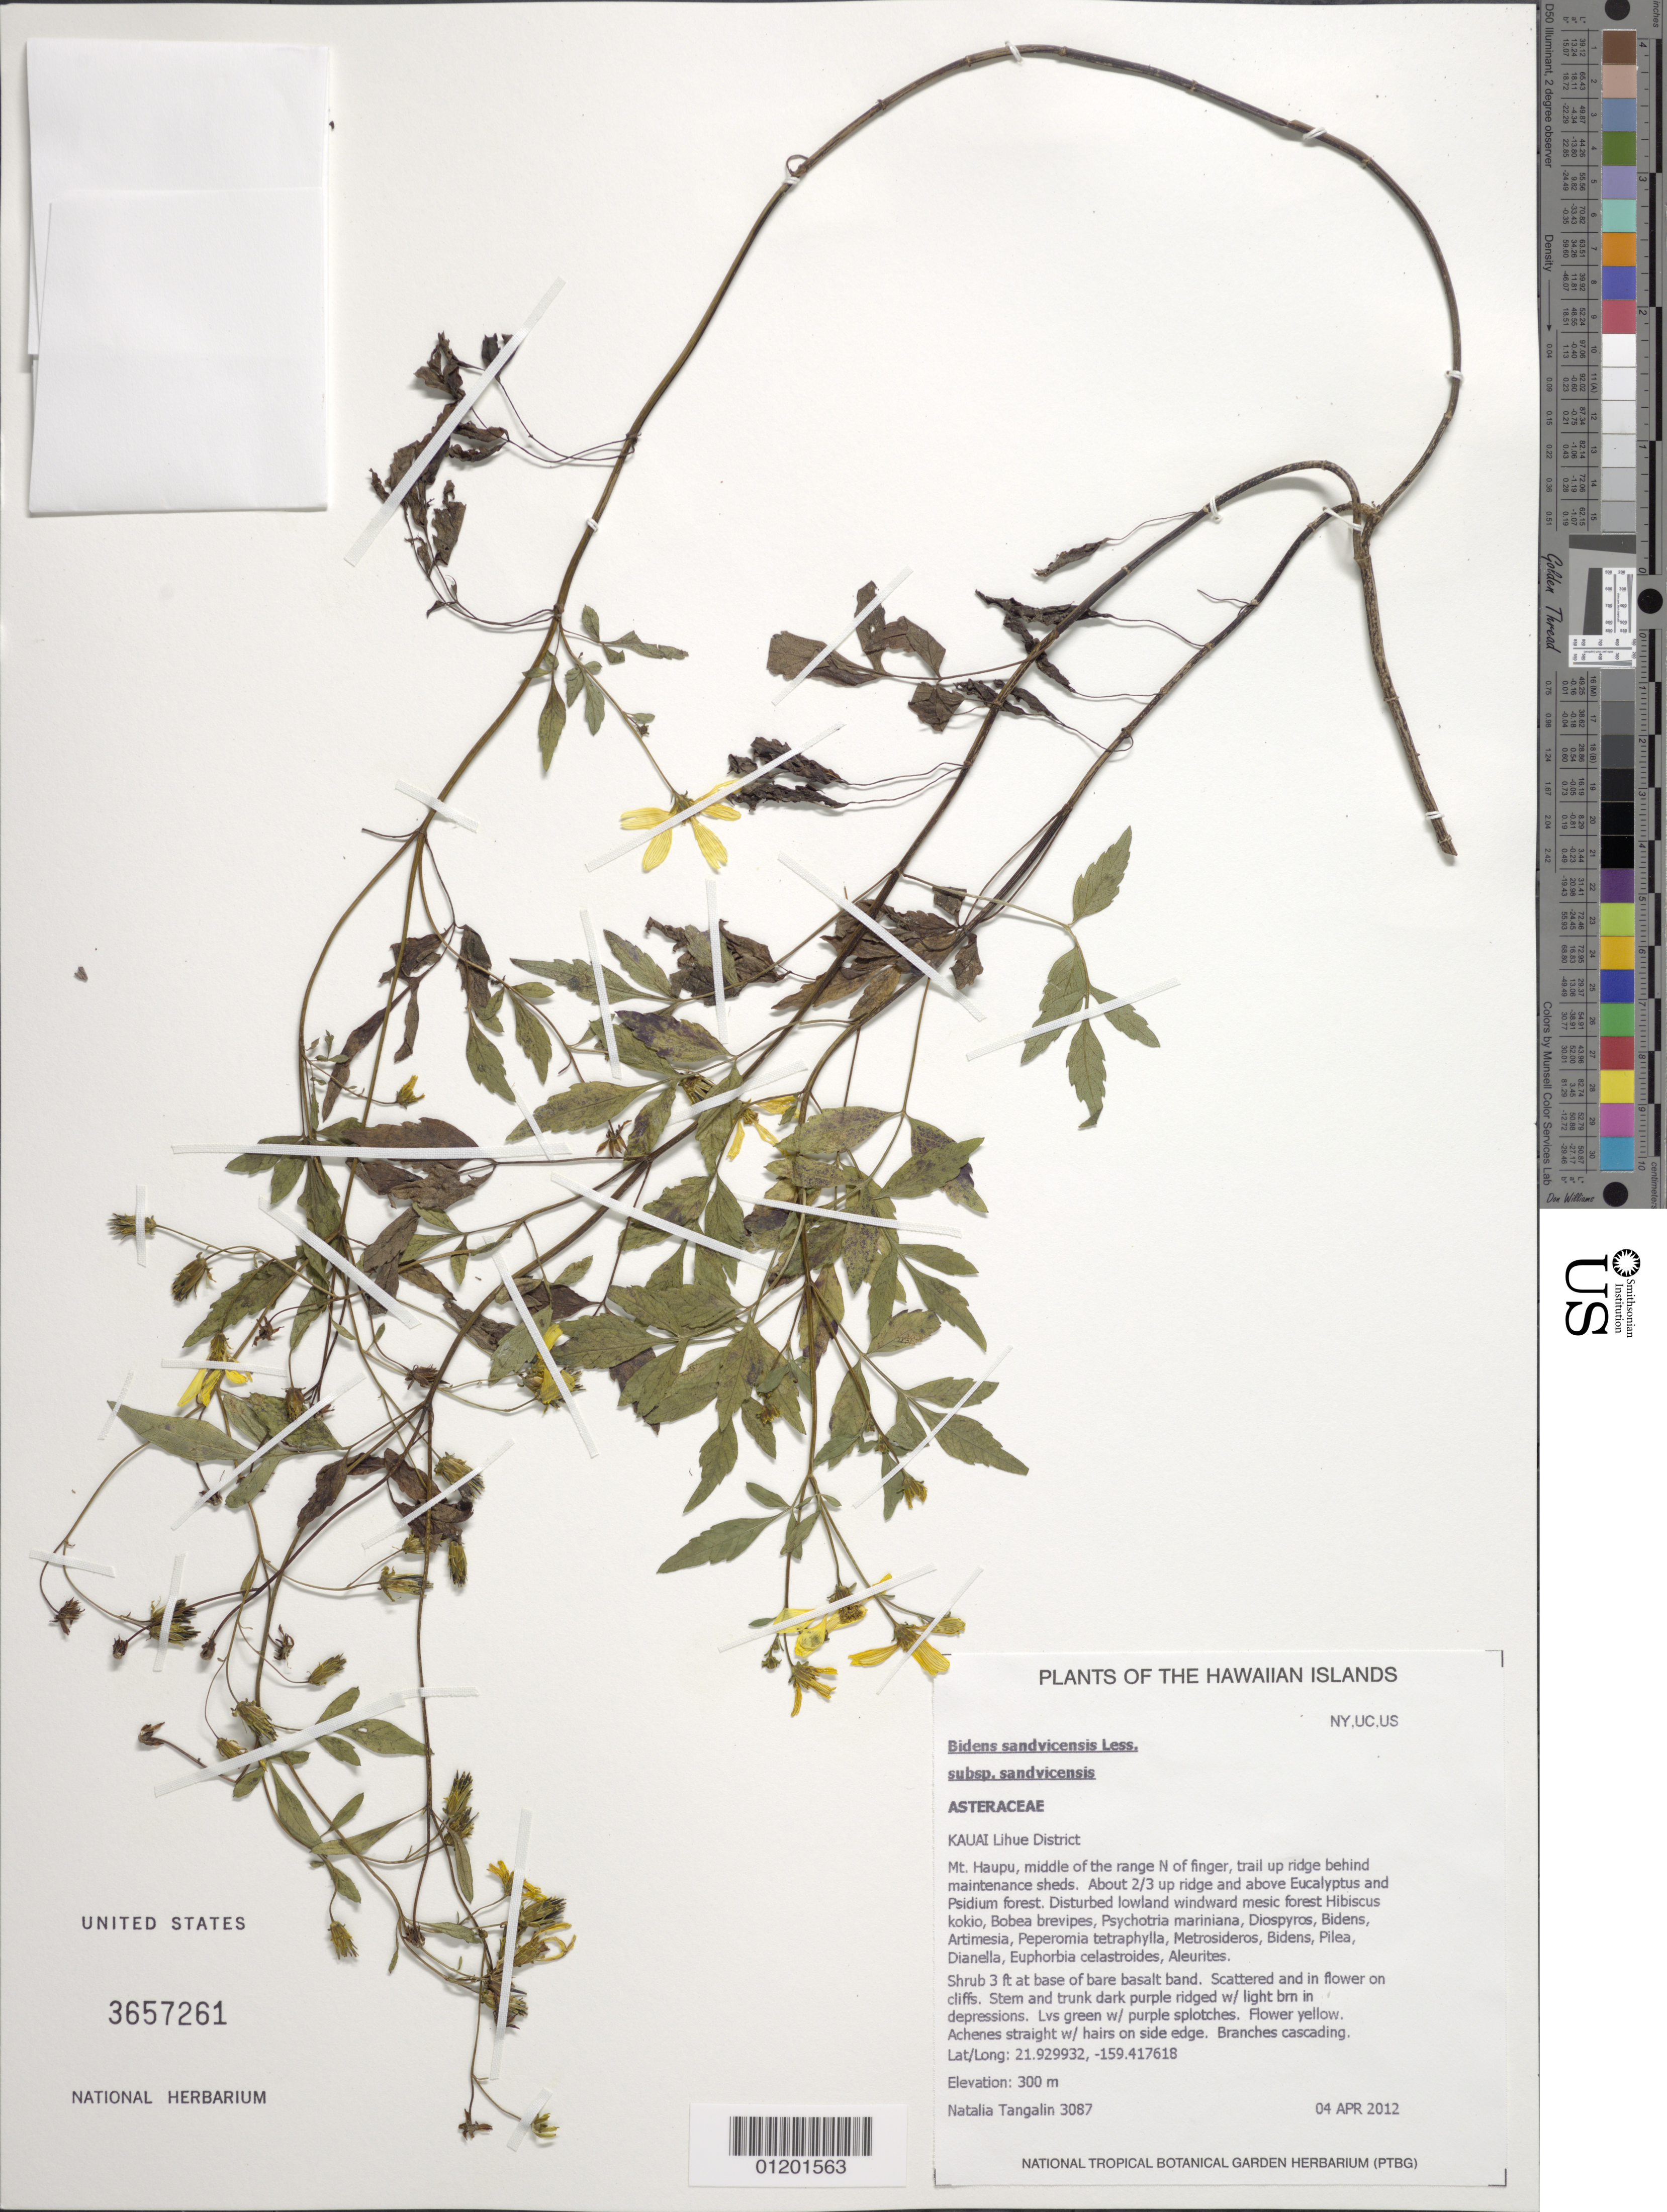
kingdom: Plantae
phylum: Tracheophyta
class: Magnoliopsida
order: Asterales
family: Asteraceae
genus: Bidens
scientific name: Bidens sandvicensis subsp. sandvicensis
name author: Less.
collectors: N. Tangalin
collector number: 3087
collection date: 2012-04-04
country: United States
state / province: Hawaii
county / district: Kauai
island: Kaua'i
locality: Lihue District, Mt. Haupu, middle of the range N of finger, trail up behind maintenance sheds, about 2/3 up ridge.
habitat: Disturbed lowland mesic forest.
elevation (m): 300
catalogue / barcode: US 3657261